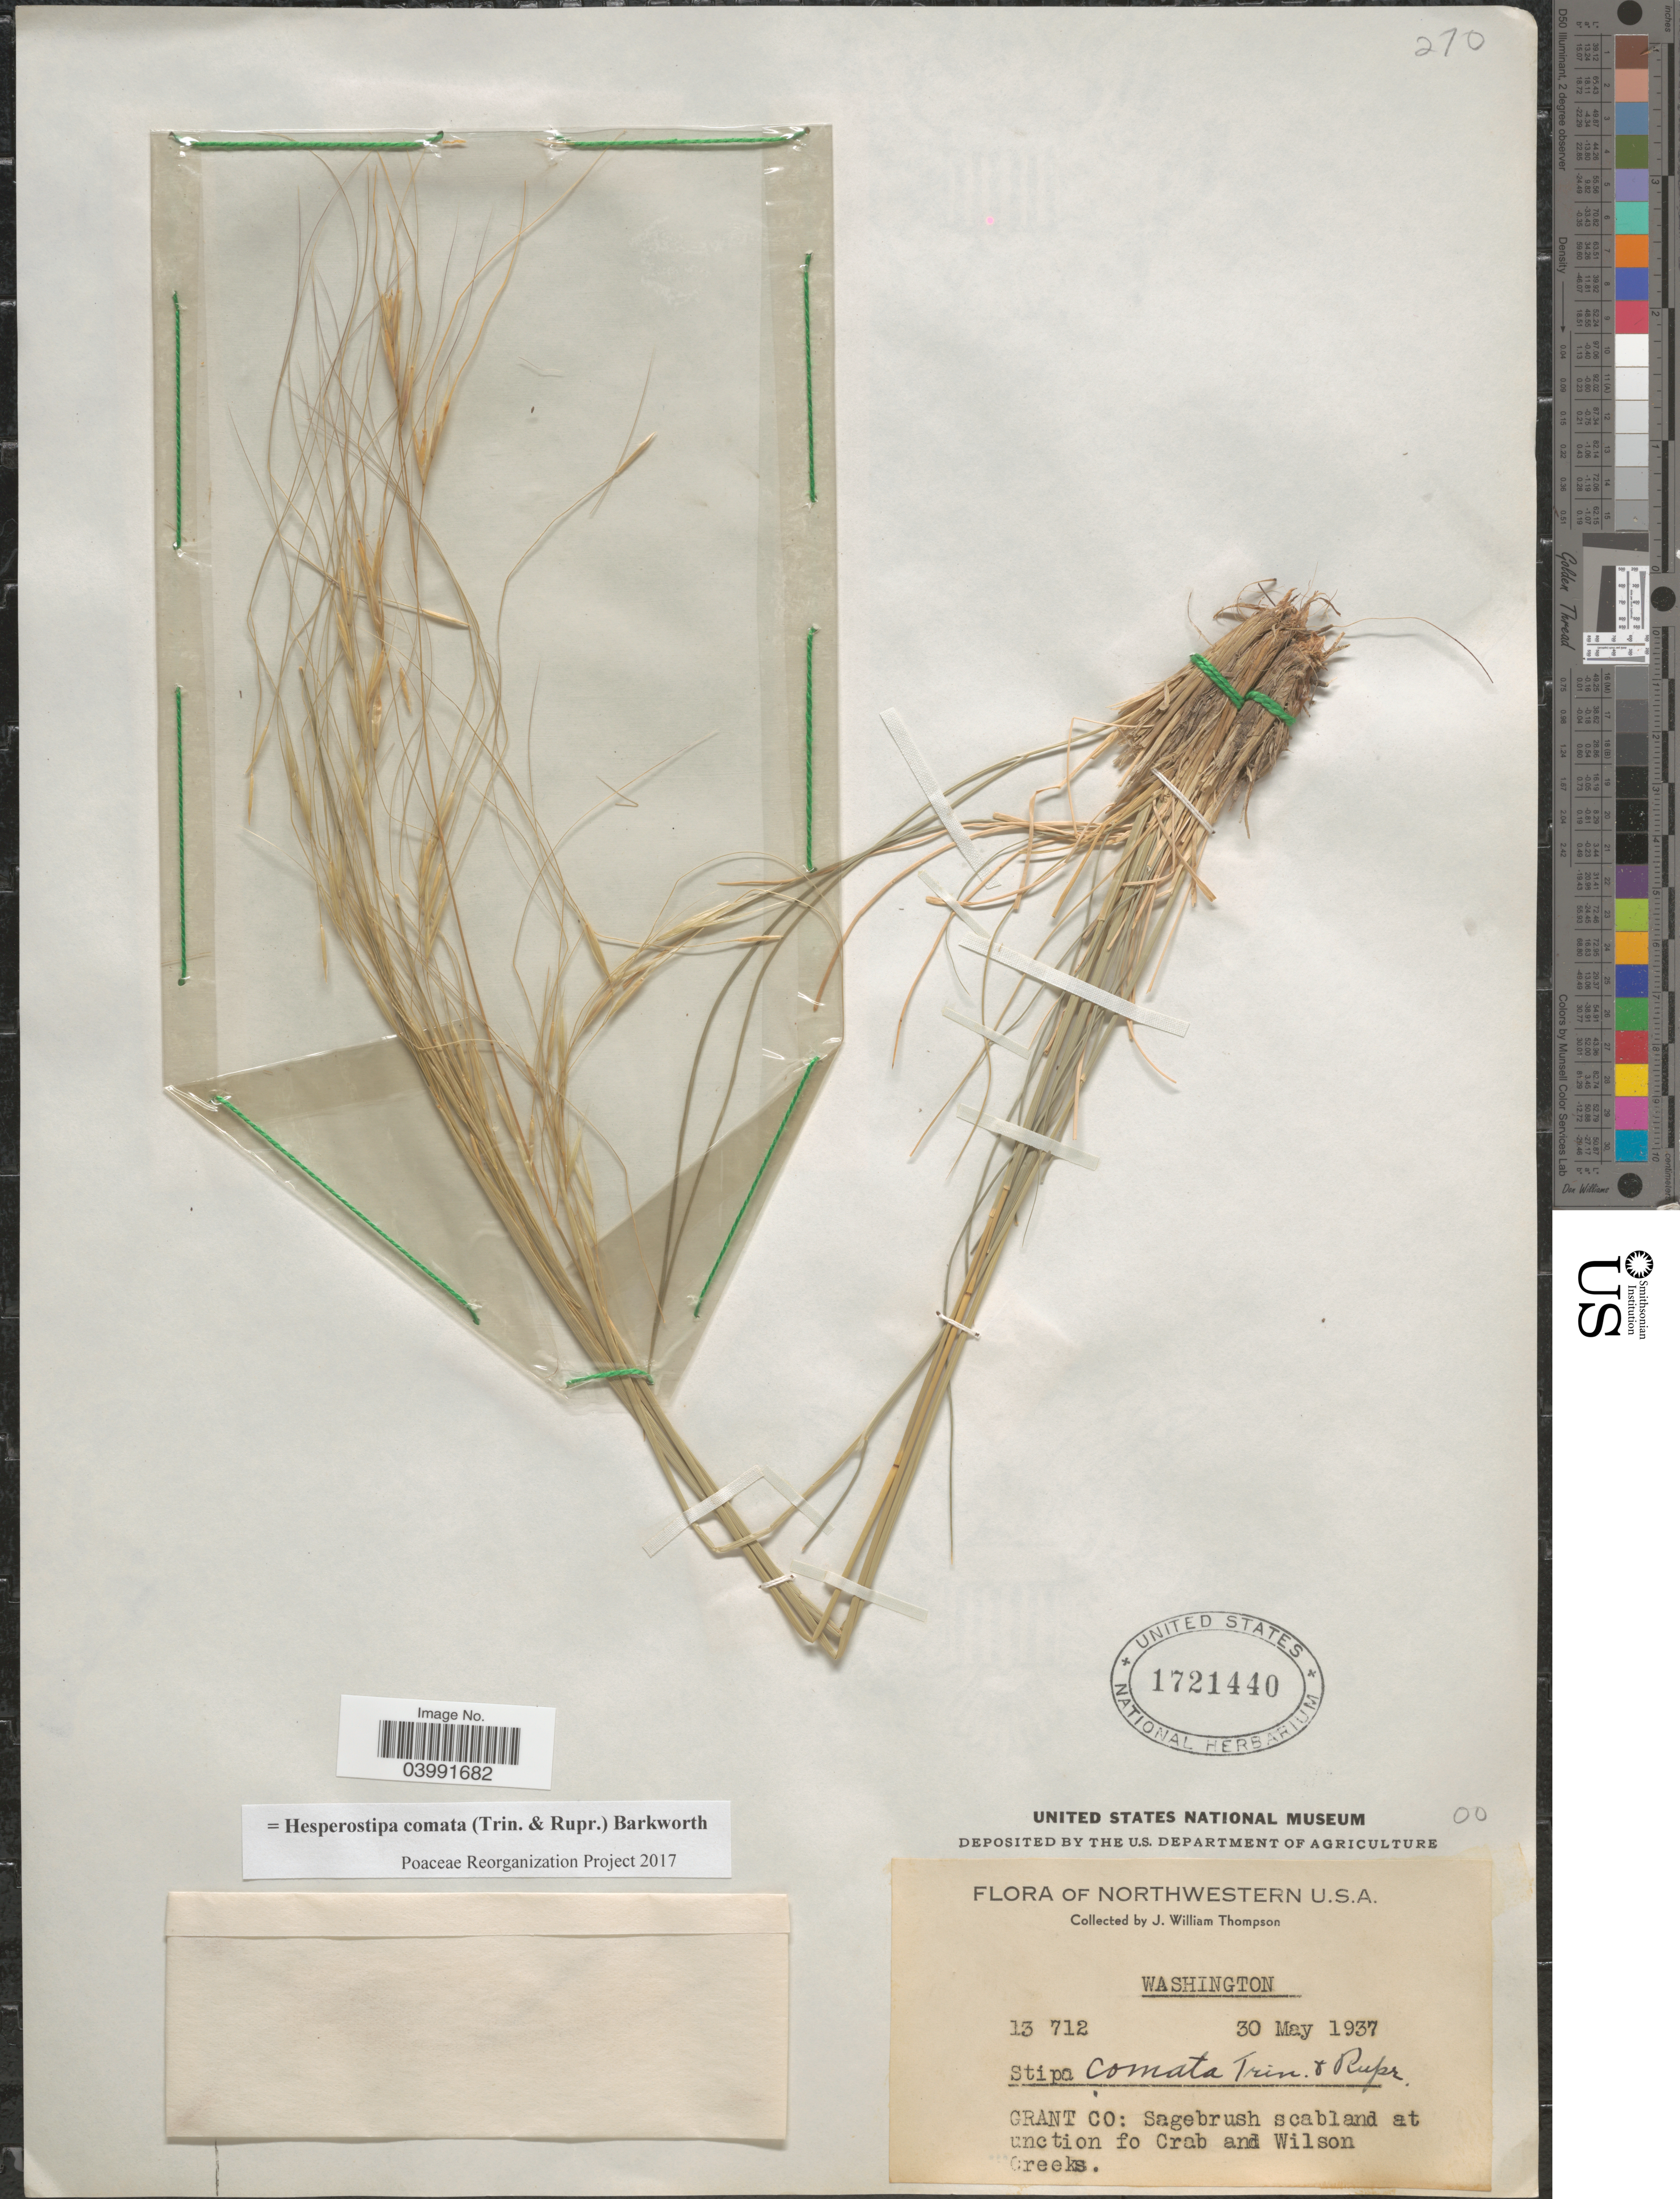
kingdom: Plantae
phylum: Tracheophyta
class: Liliopsida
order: Poales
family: Poaceae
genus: Hesperostipa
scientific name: Hesperostipa comata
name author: (Trin. & Rupr.) Barkworth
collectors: J. W. Thompson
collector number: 13 712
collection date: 1937-05-30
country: United States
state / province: Washington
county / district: Grant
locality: Northwestern U.S.A. Grant Co: at unction of Crab and Wilson Creeks.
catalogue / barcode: US 1721440